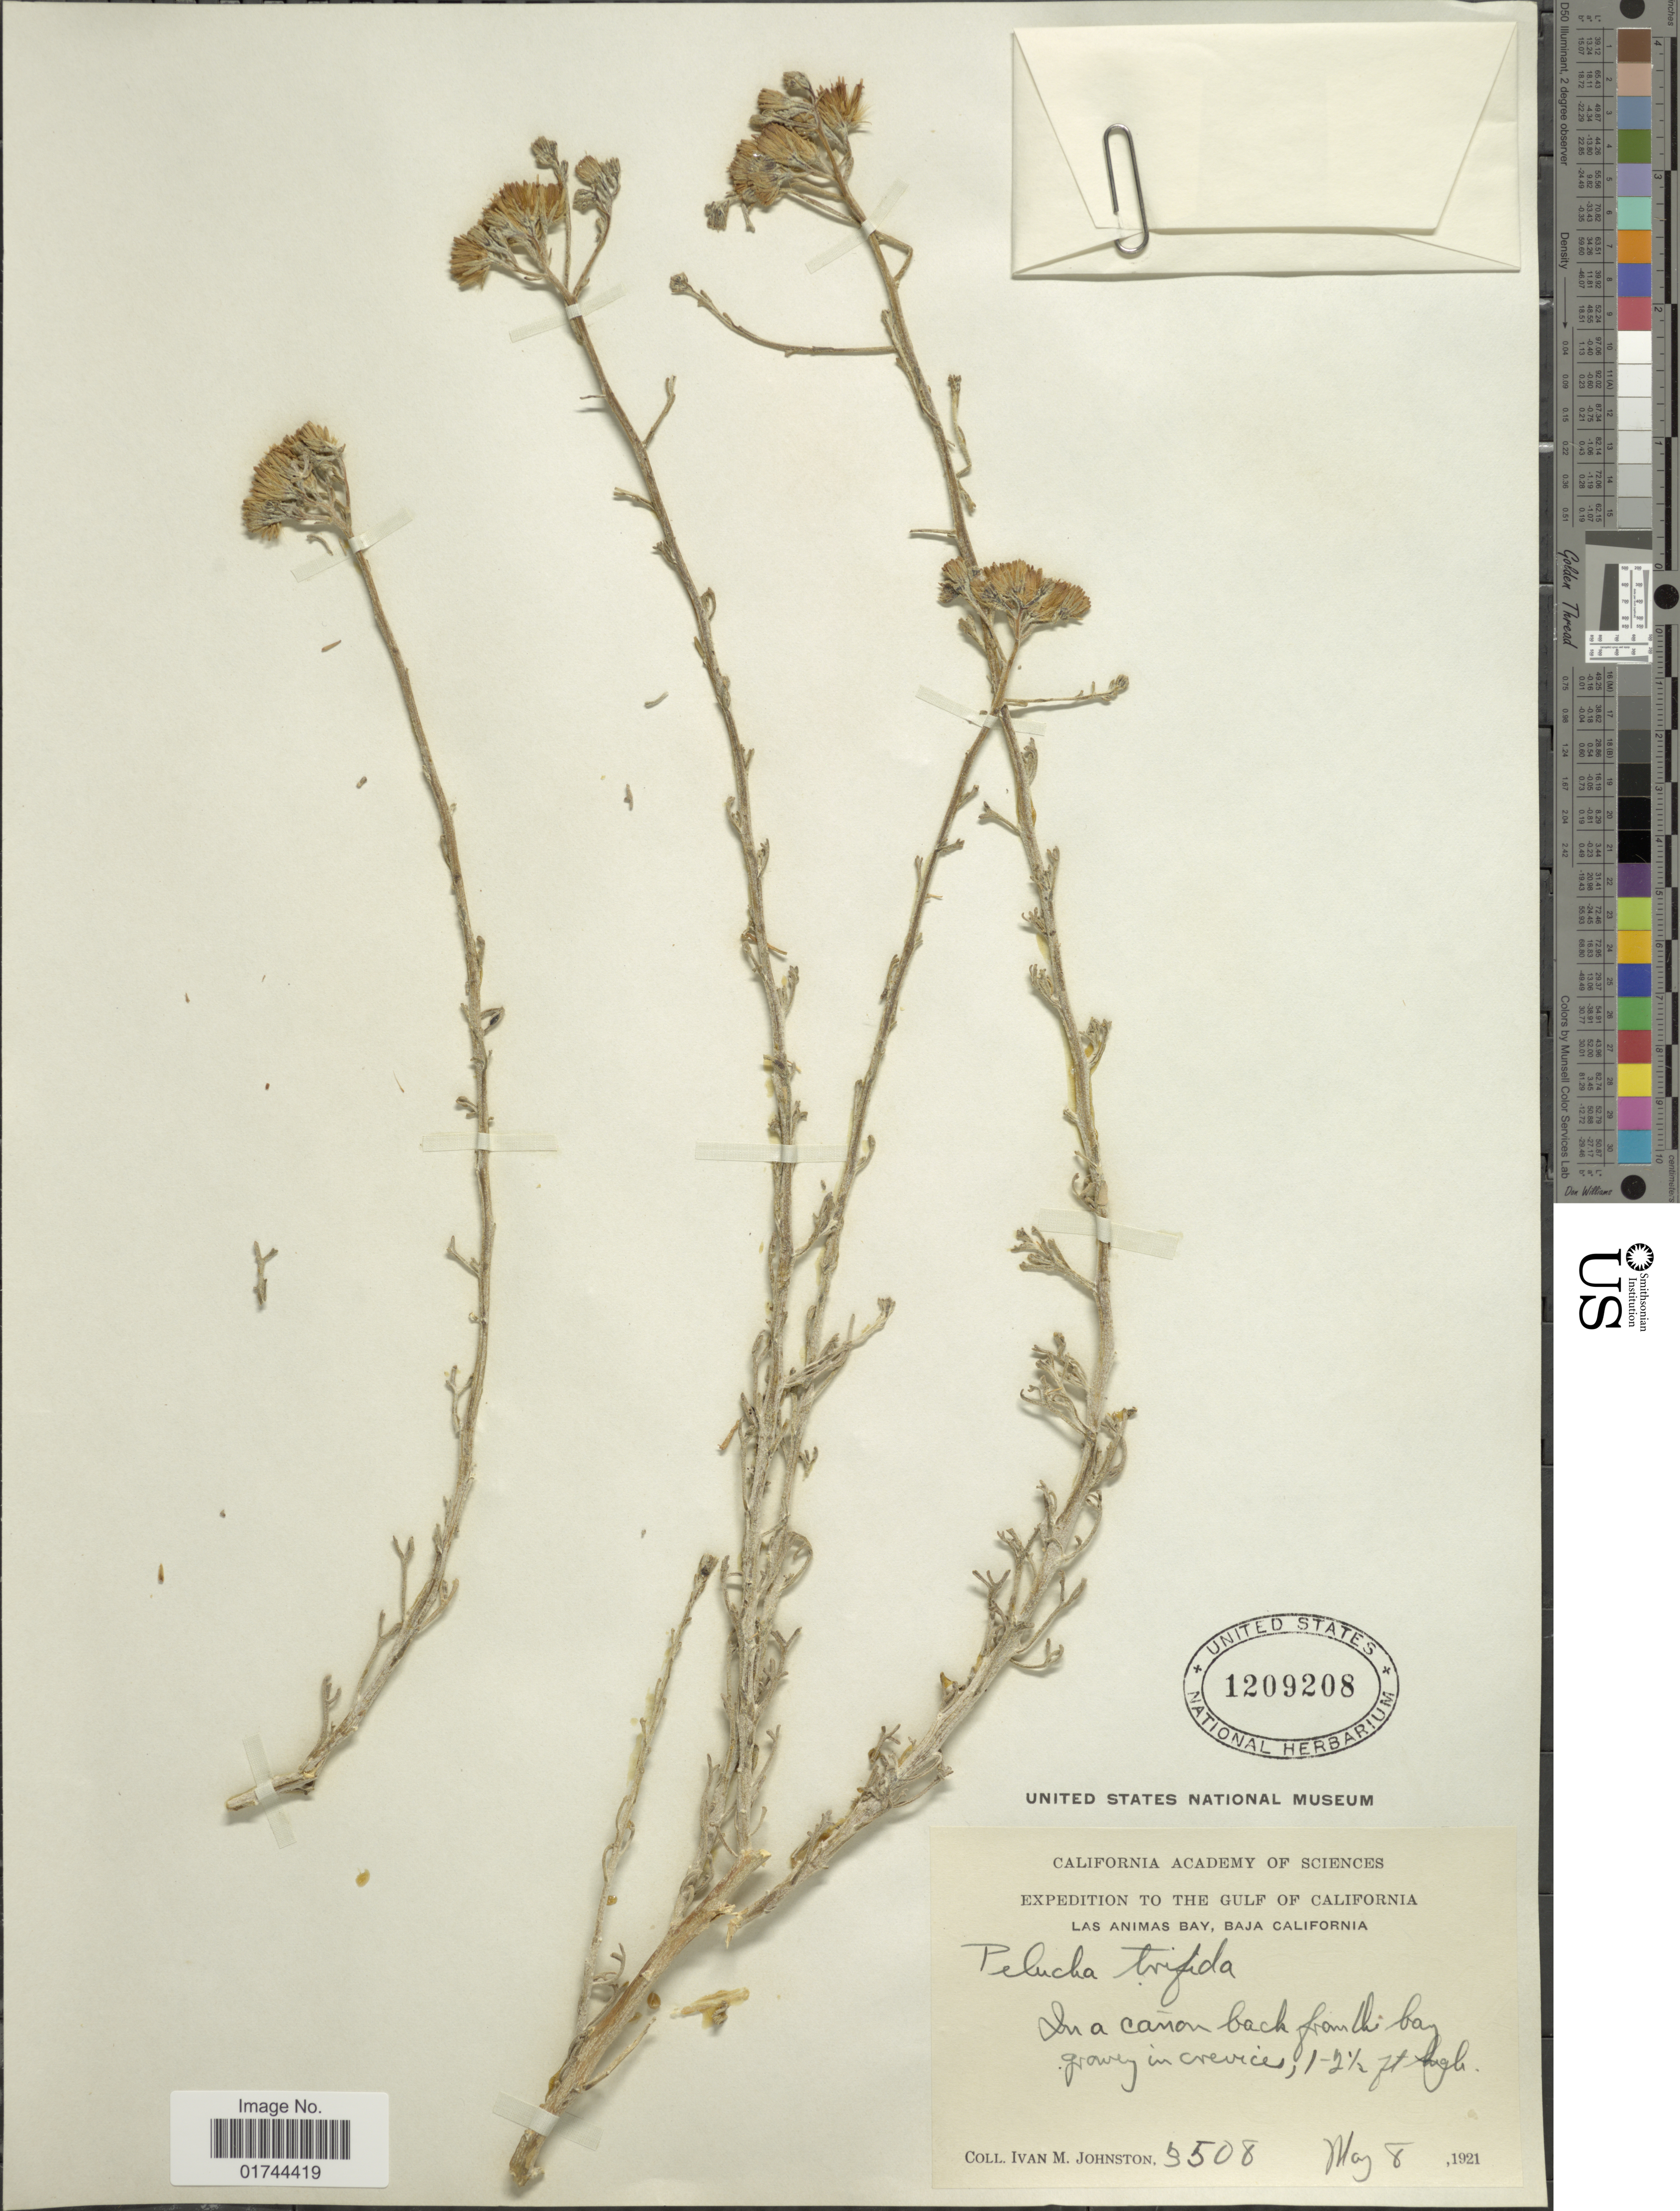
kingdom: Plantae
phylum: Tracheophyta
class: Magnoliopsida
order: Asterales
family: Asteraceae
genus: Pelucha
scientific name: Pelucha trifida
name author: S. Watson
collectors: I.M. Johnston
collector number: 3508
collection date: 1921-05-08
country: Mexico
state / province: Baja California Sur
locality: The Gulf of California, Las Animas Bay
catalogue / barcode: US 1209208